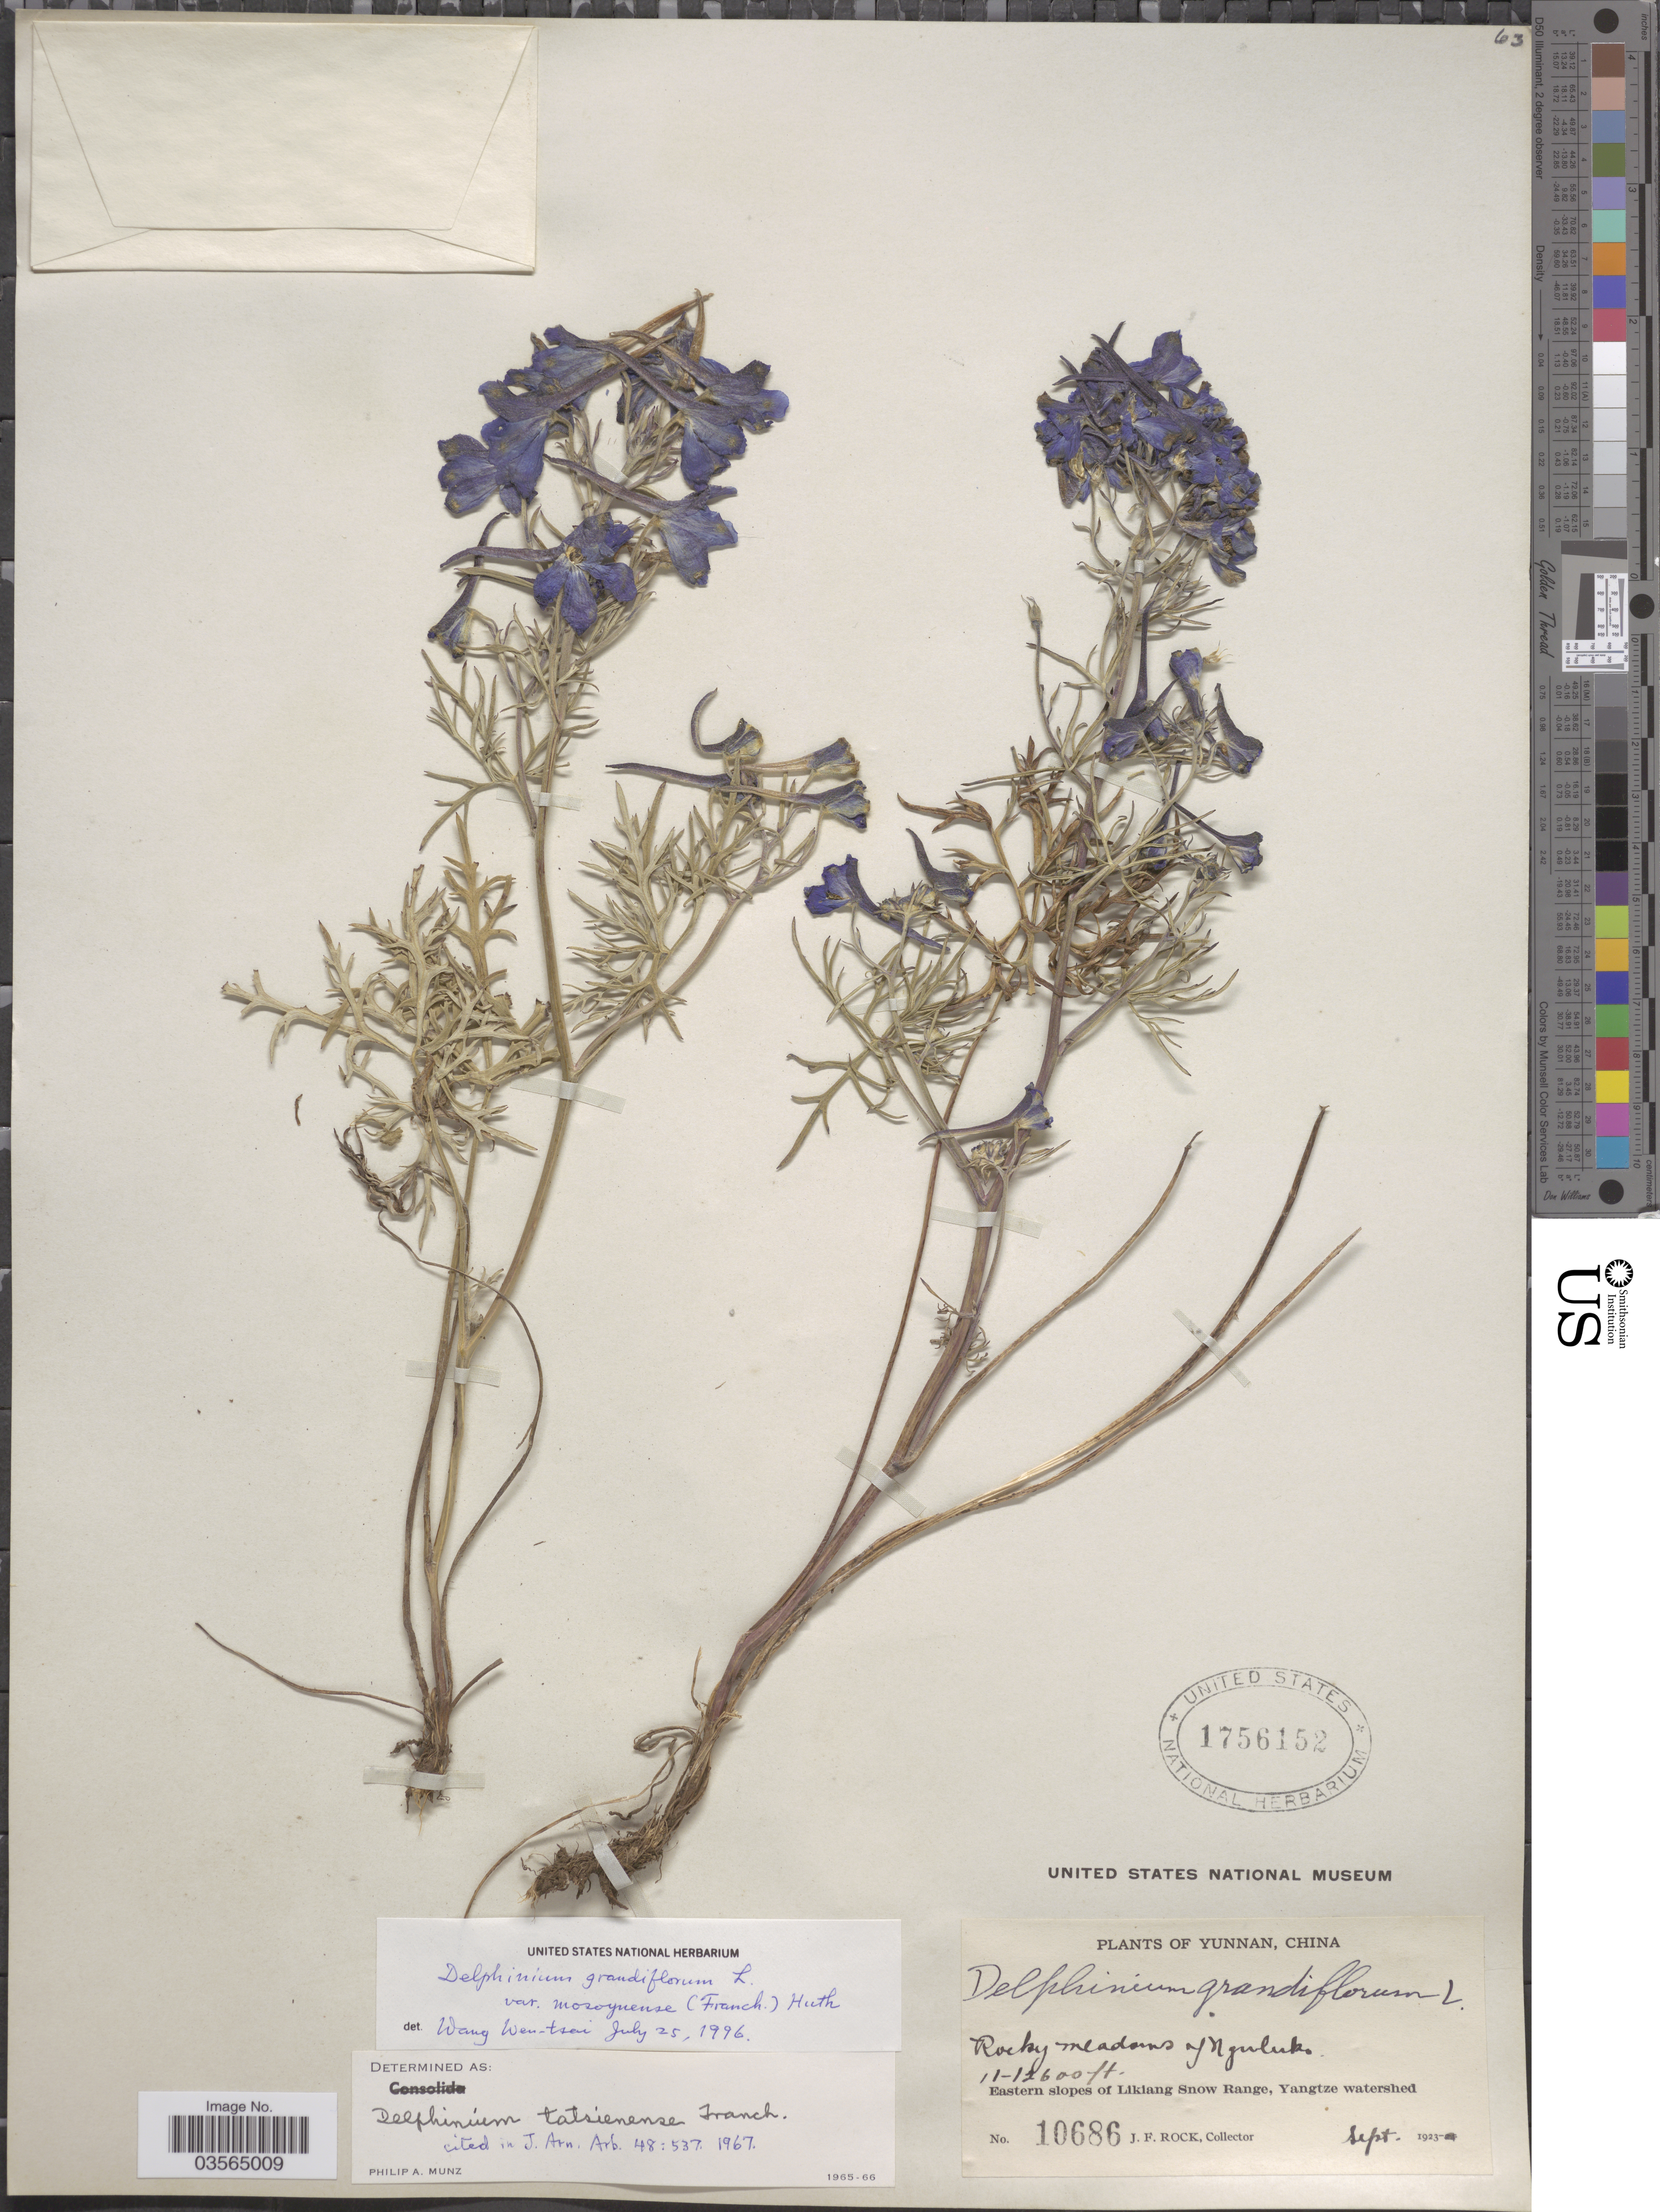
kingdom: Plantae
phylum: Tracheophyta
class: Magnoliopsida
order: Ranunculales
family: Ranunculaceae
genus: Delphinium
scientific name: Delphinium grandiflorum var. mosoynense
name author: (Franch.) Huth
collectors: J. Rock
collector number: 10686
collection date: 1923-09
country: China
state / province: Yunnan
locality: Rocky meadows of Nguluk. Eastern slopes of Likiang Snow Range, Yangtze watershed.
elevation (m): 3353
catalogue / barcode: US 1756152